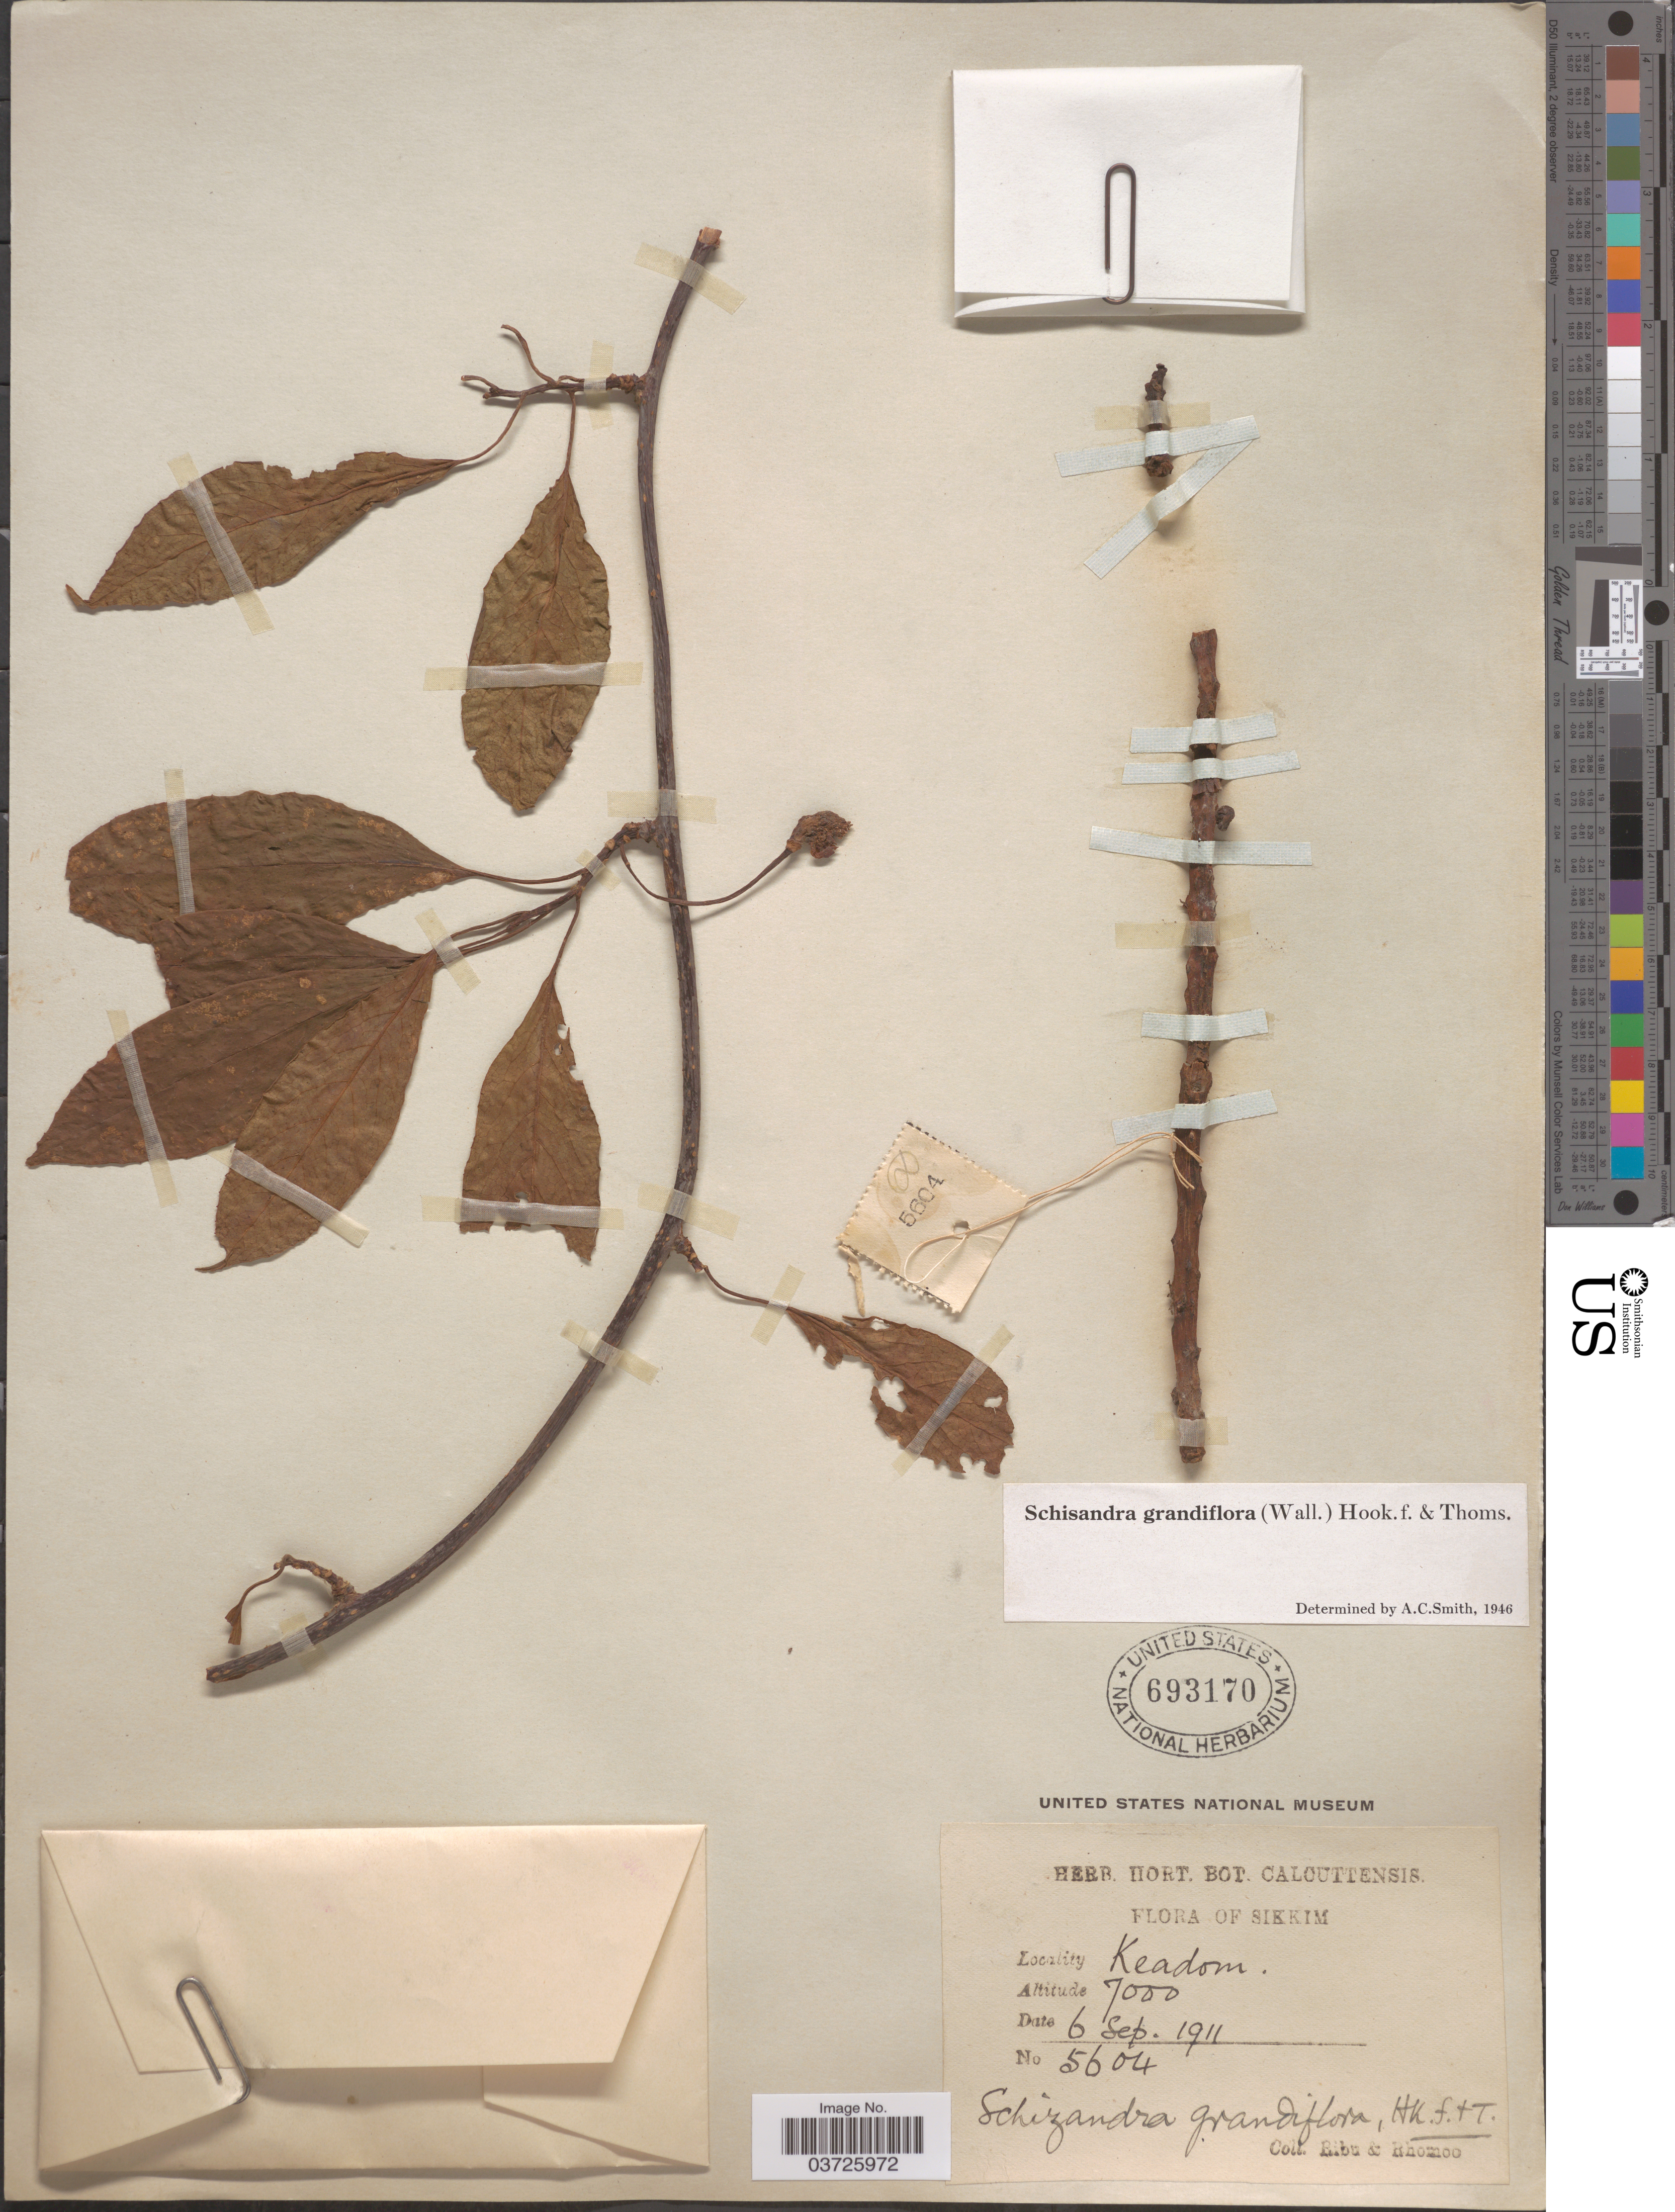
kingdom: Plantae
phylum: Tracheophyta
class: Magnoliopsida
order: Austrobaileyales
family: Schisandraceae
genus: Schisandra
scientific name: Schisandra grandiflora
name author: (Wall.) Hook. f. & Thoms.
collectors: Ribu & Rhomoo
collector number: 5604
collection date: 1911-09-06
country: India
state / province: Sikkim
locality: Keadom.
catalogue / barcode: US 693170